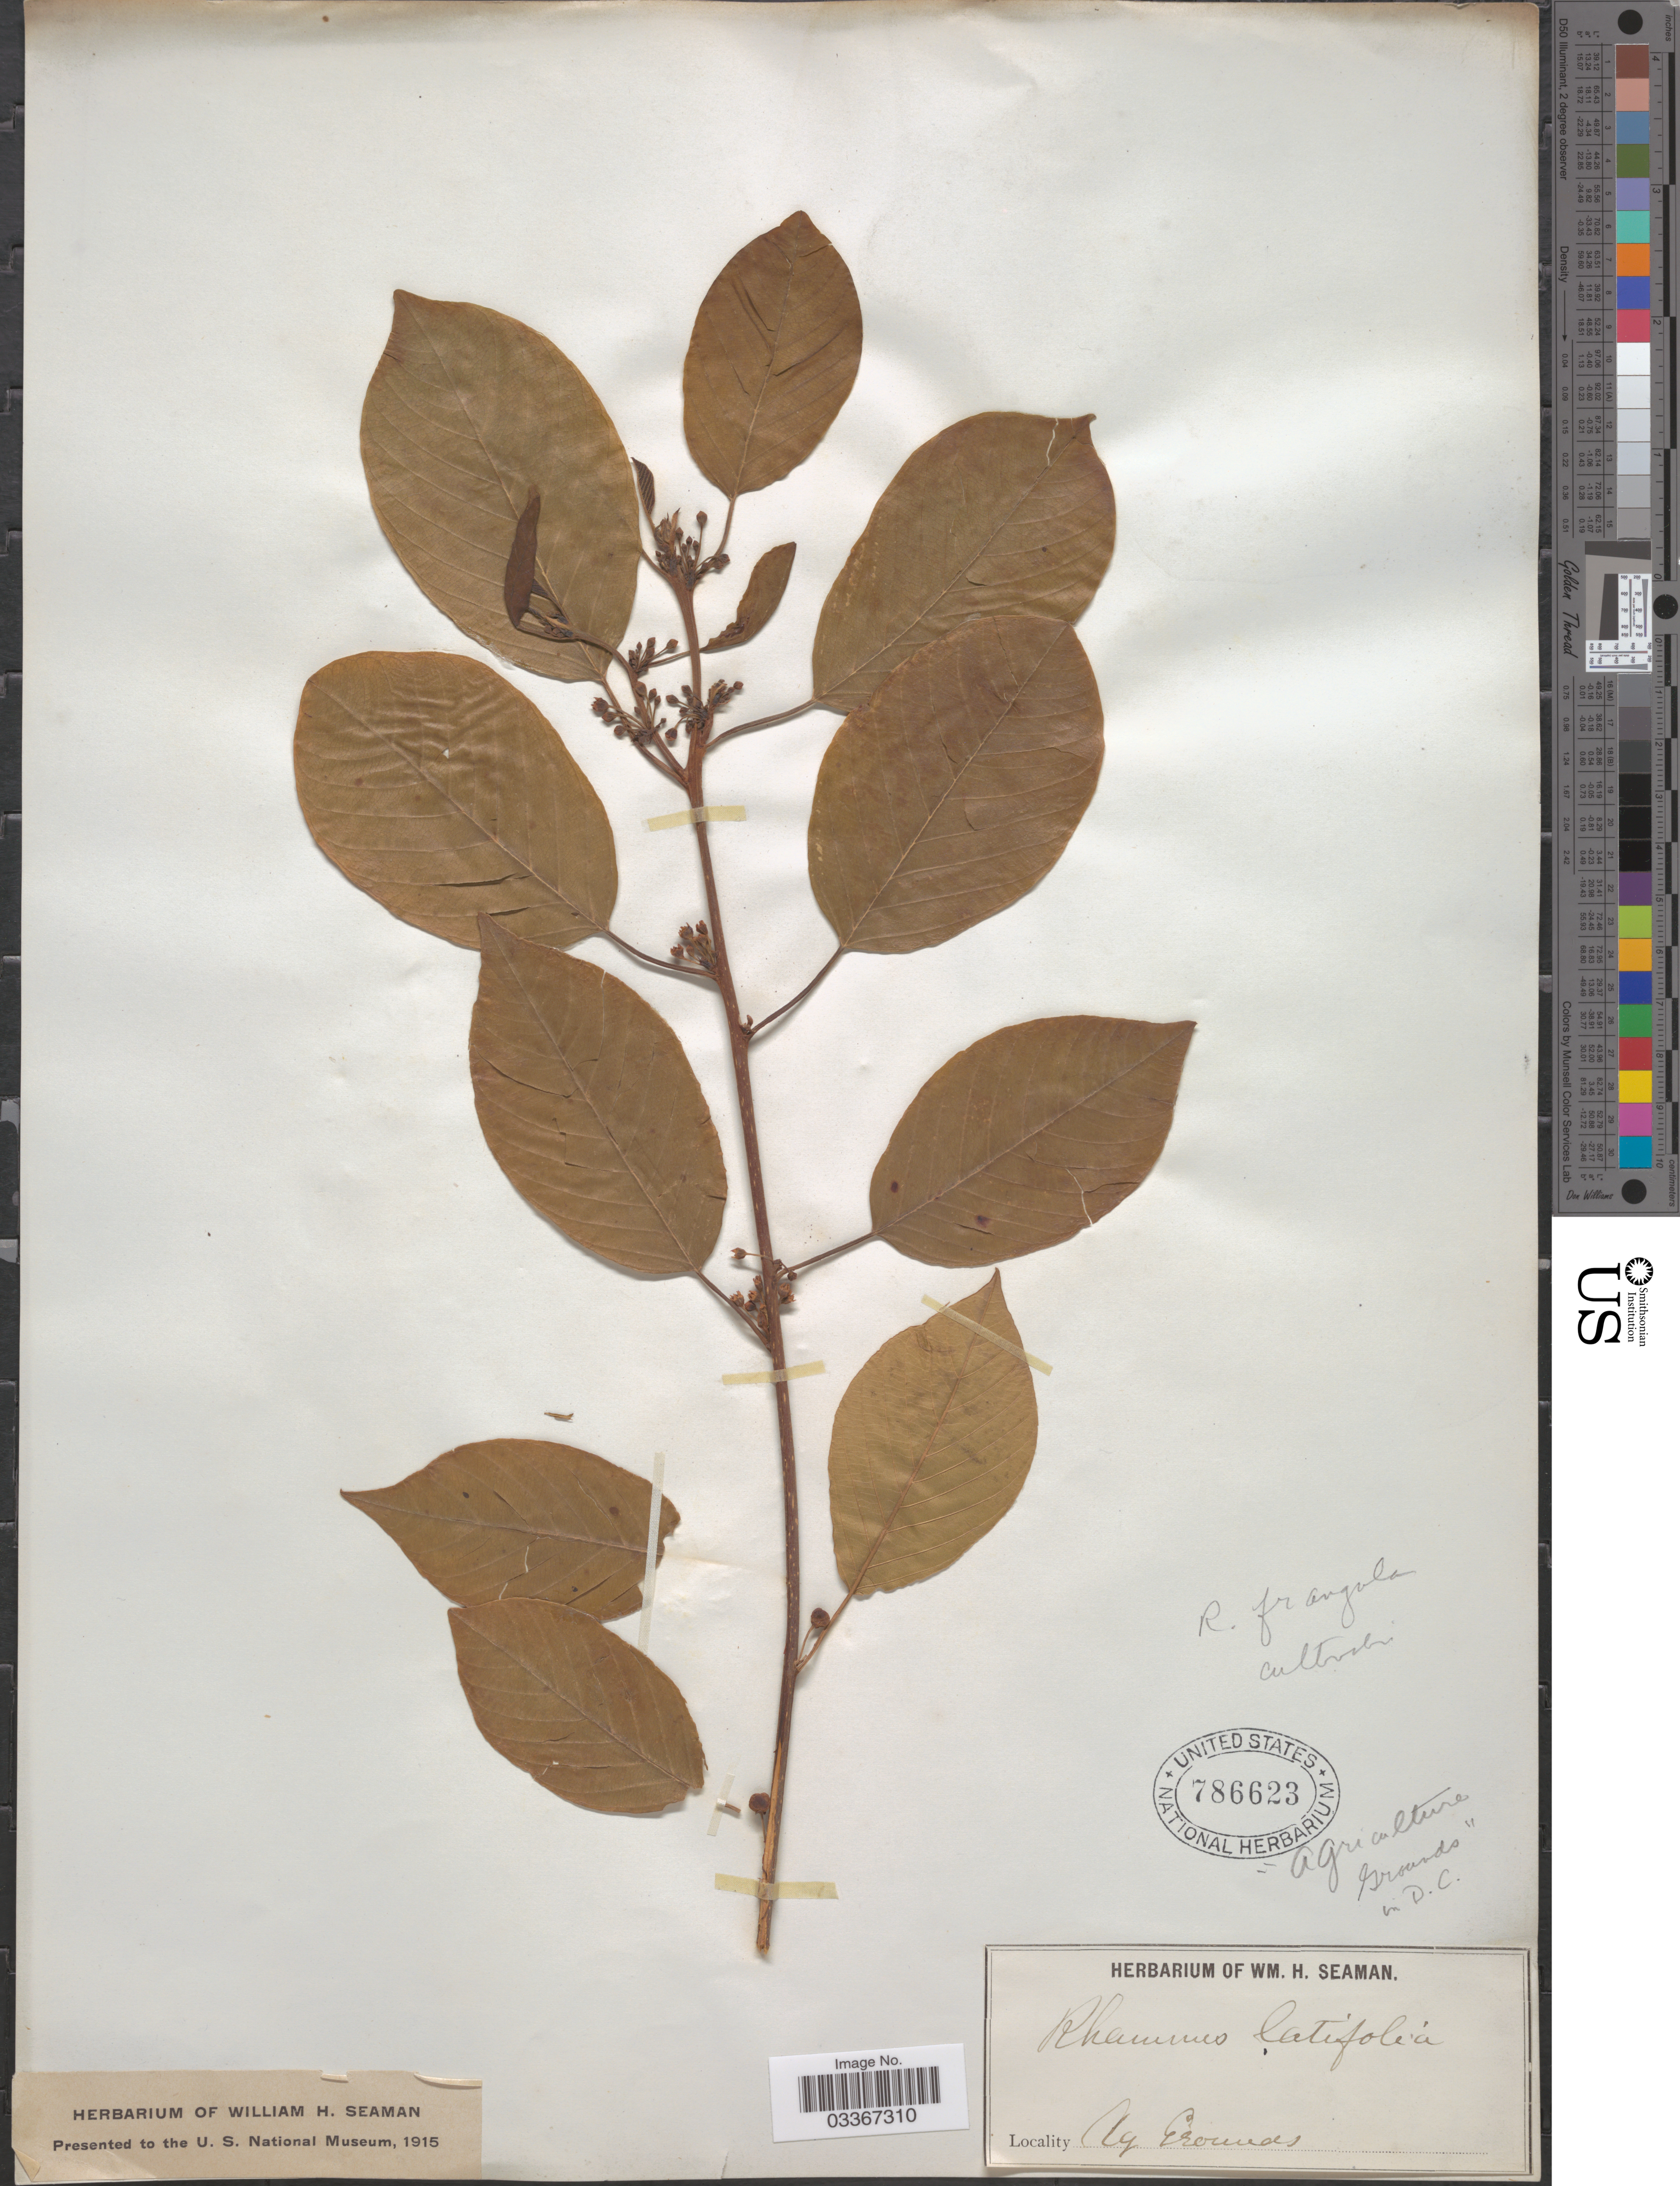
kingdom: Plantae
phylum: Tracheophyta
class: Magnoliopsida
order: Rosales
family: Rhamnaceae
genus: Rhamnus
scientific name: Rhamnus latifolia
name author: L'Hér.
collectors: Ex herb. W. H. Seaman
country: United States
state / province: District of Columbia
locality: Agriculture Grounds in D.C.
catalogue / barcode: US 786623